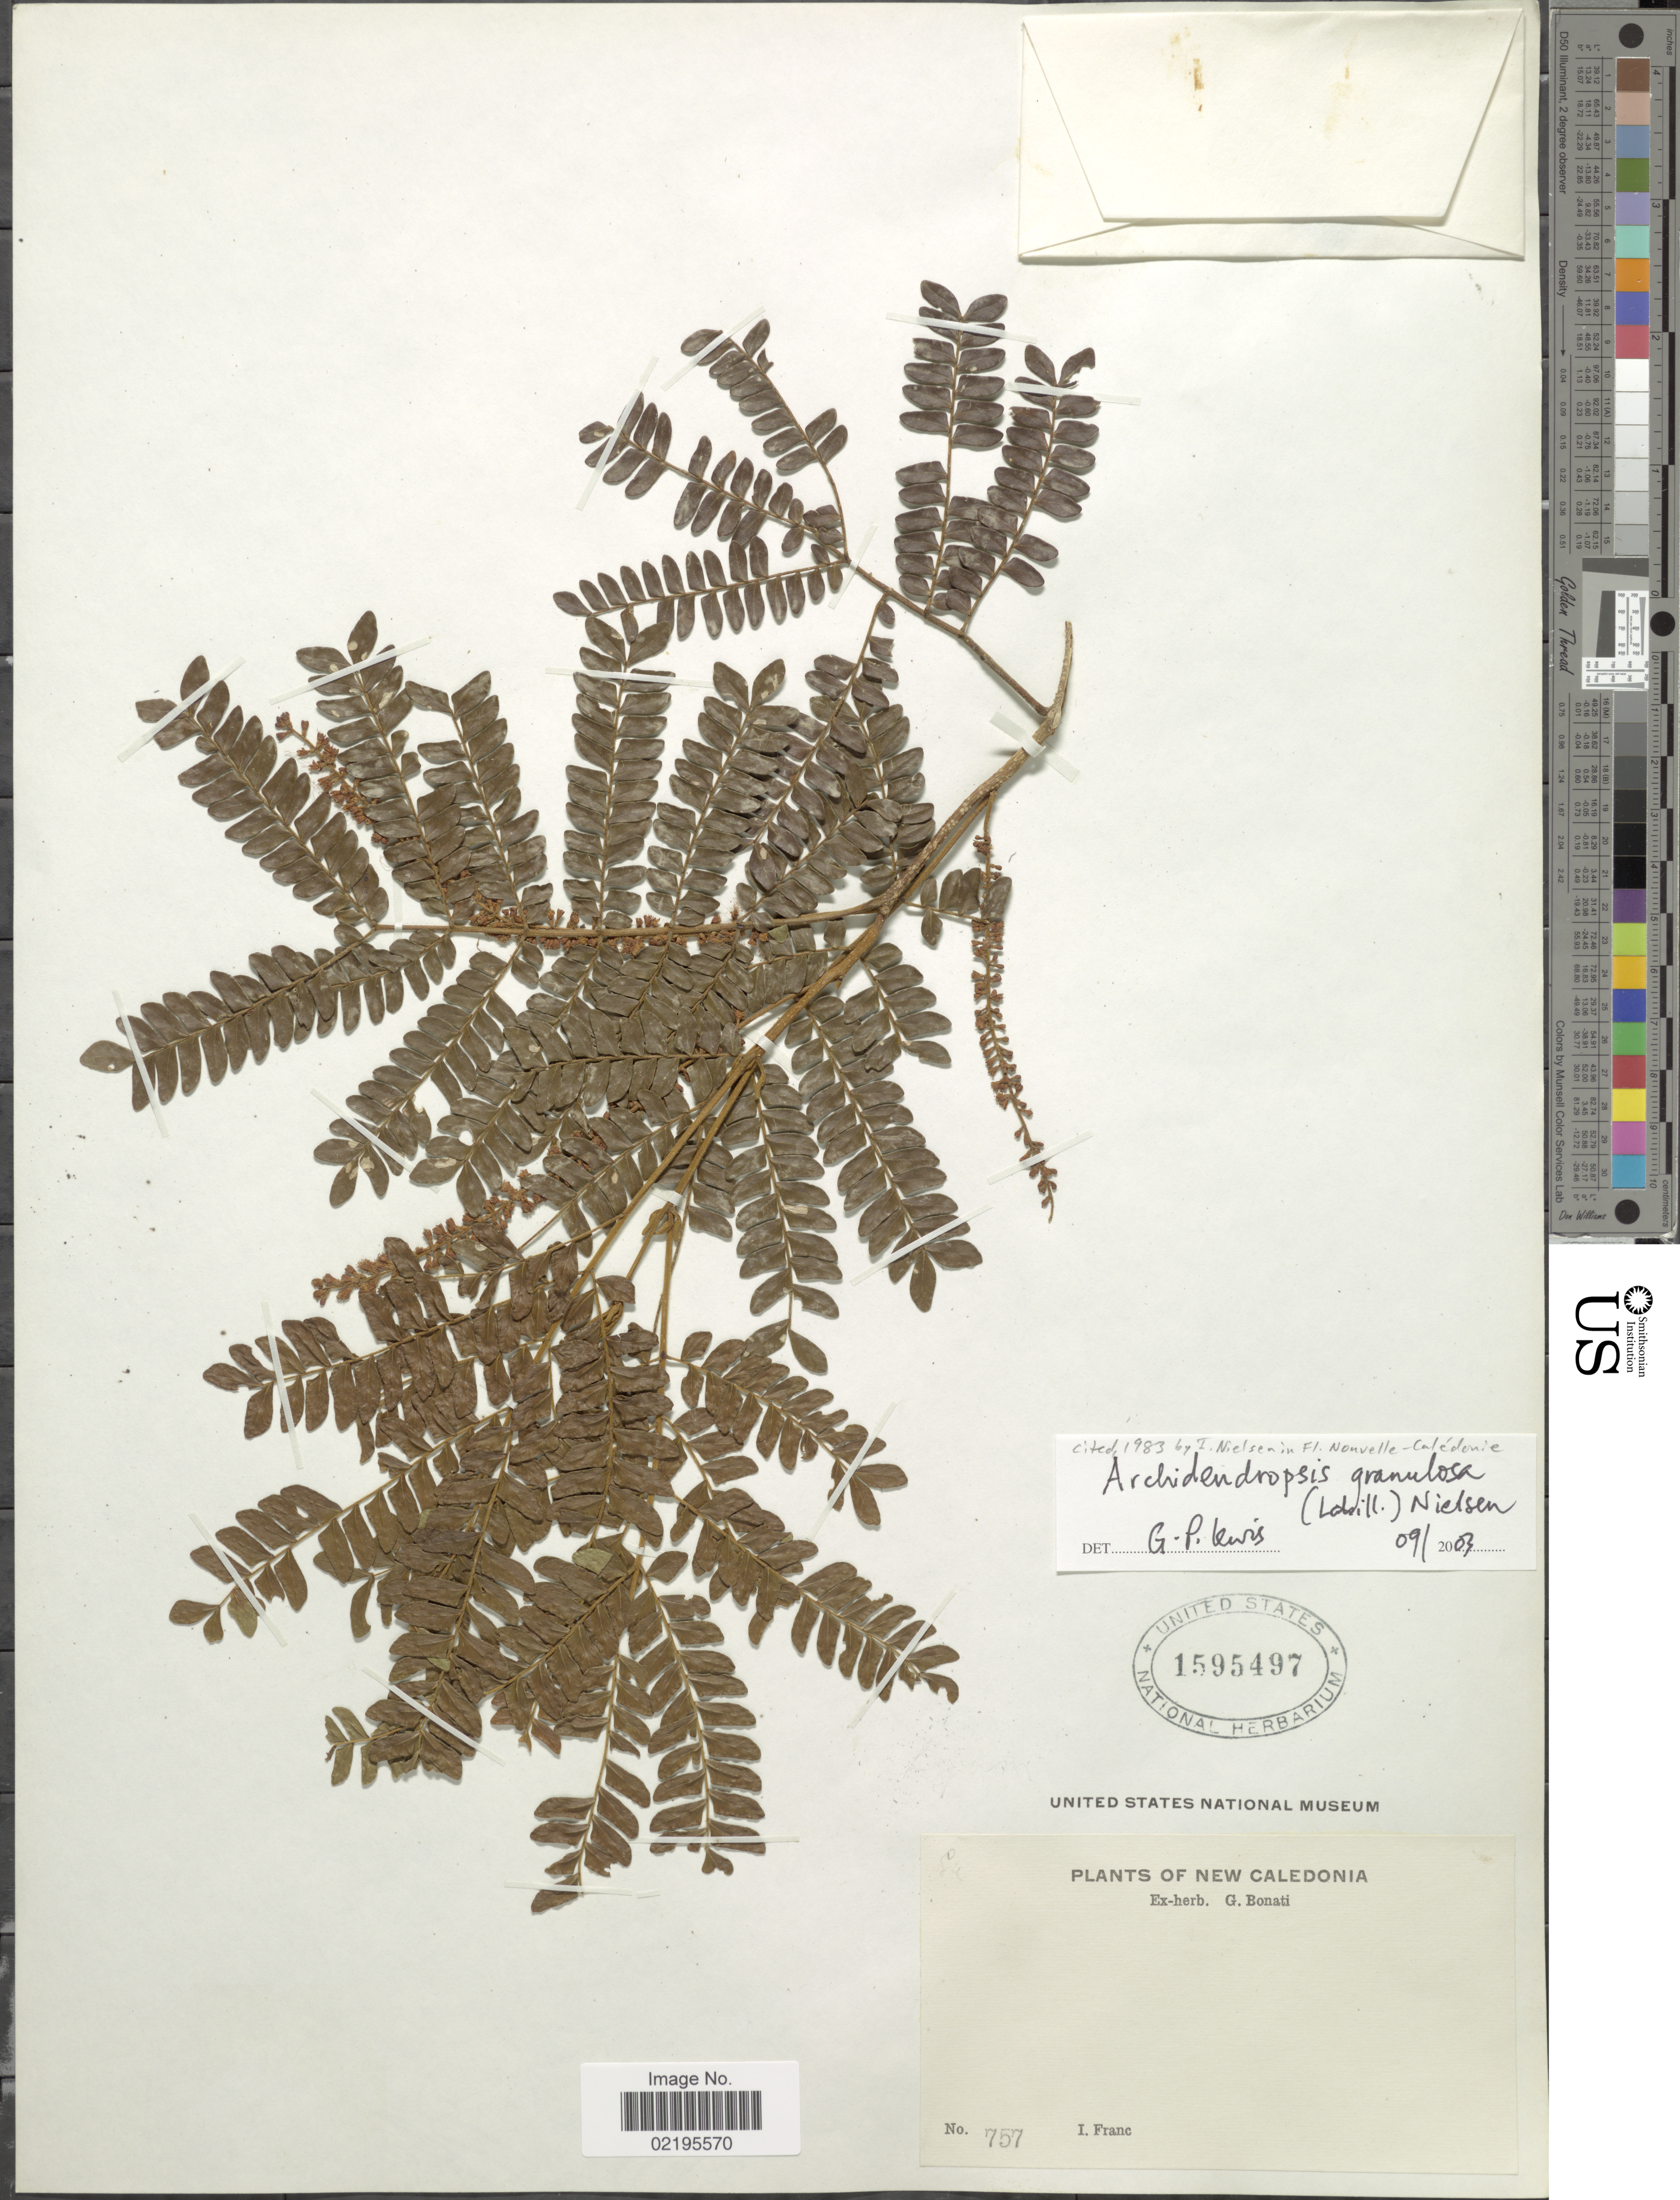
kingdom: Plantae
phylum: Tracheophyta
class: Magnoliopsida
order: Fabales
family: Fabaceae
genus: Archidendropsis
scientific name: Archidendropsis granulosa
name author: (Labill.) I.C. Nielsen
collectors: I. Franc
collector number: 757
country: New Caledonia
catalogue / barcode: US 1595497